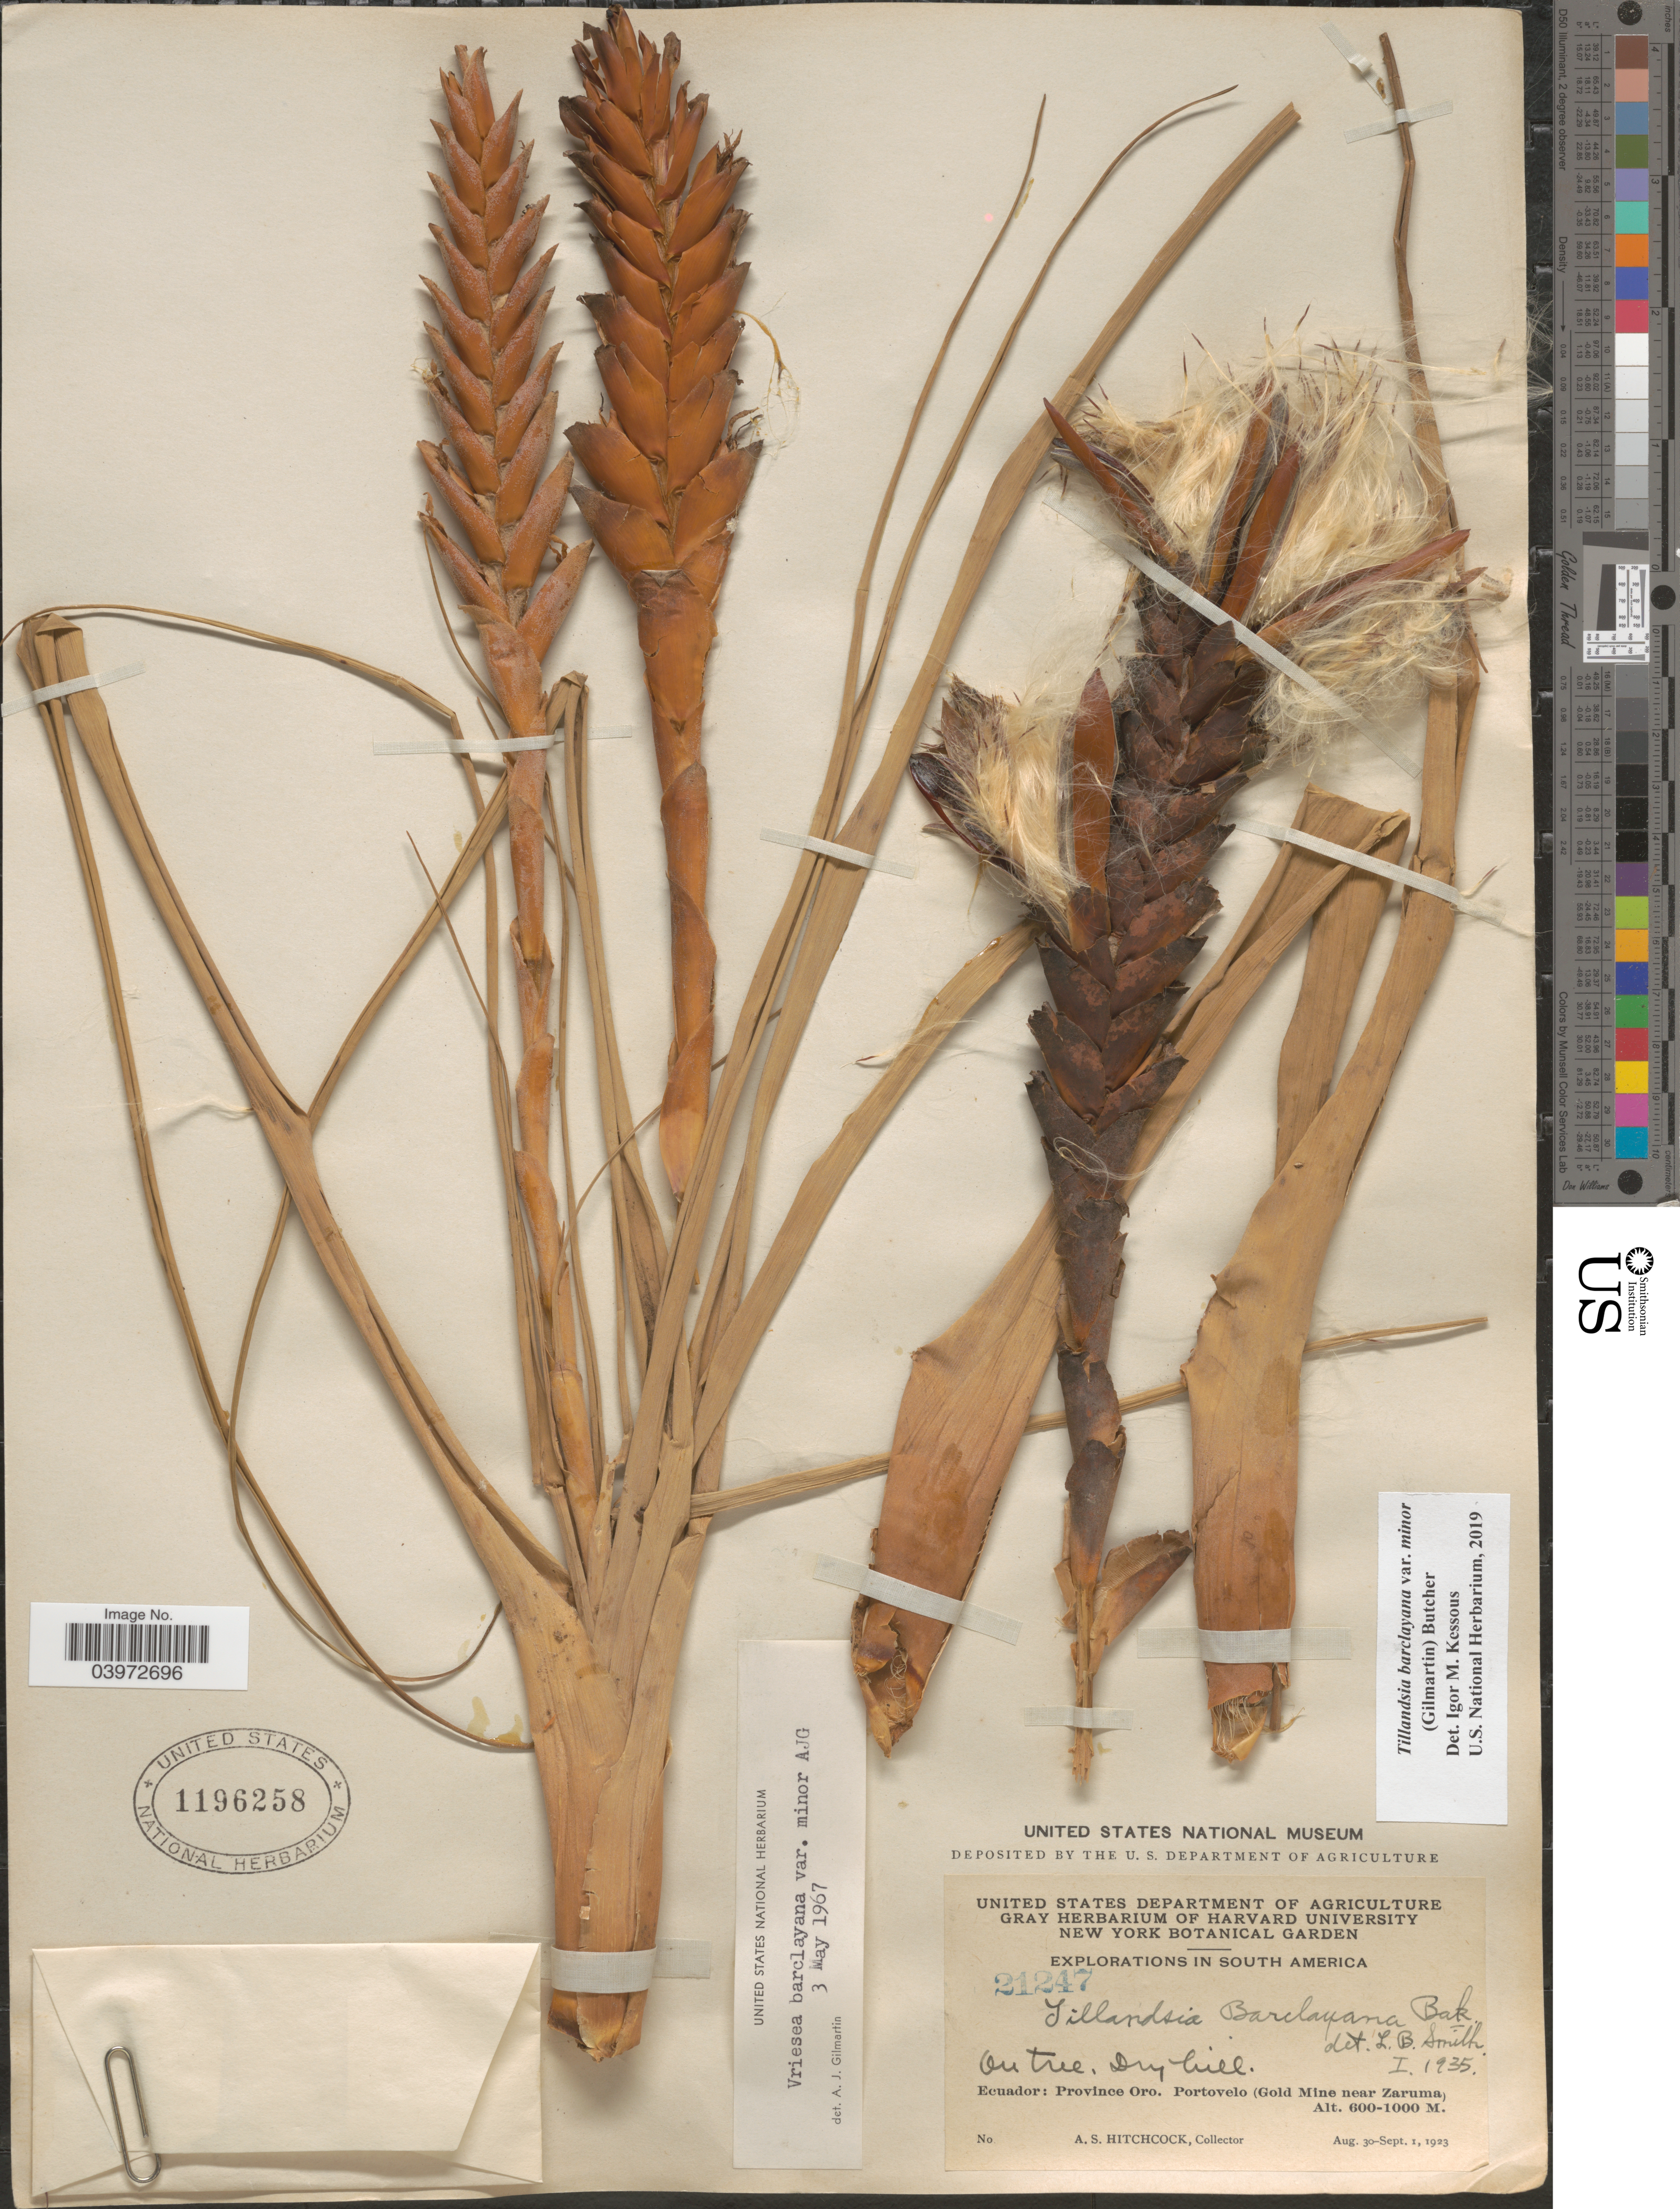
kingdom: Plantae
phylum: Tracheophyta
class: Liliopsida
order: Poales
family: Bromeliaceae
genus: Tillandsia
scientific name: Tillandsia barclayana var. minor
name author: (Gilmartin) Butcher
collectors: A. S. Hitchcock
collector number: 21247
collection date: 1923-08-30/1923-09-01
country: Ecuador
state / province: El Oro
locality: Portovelo (Gold Mine near Zaruma).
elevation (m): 600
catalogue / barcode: US 1196258